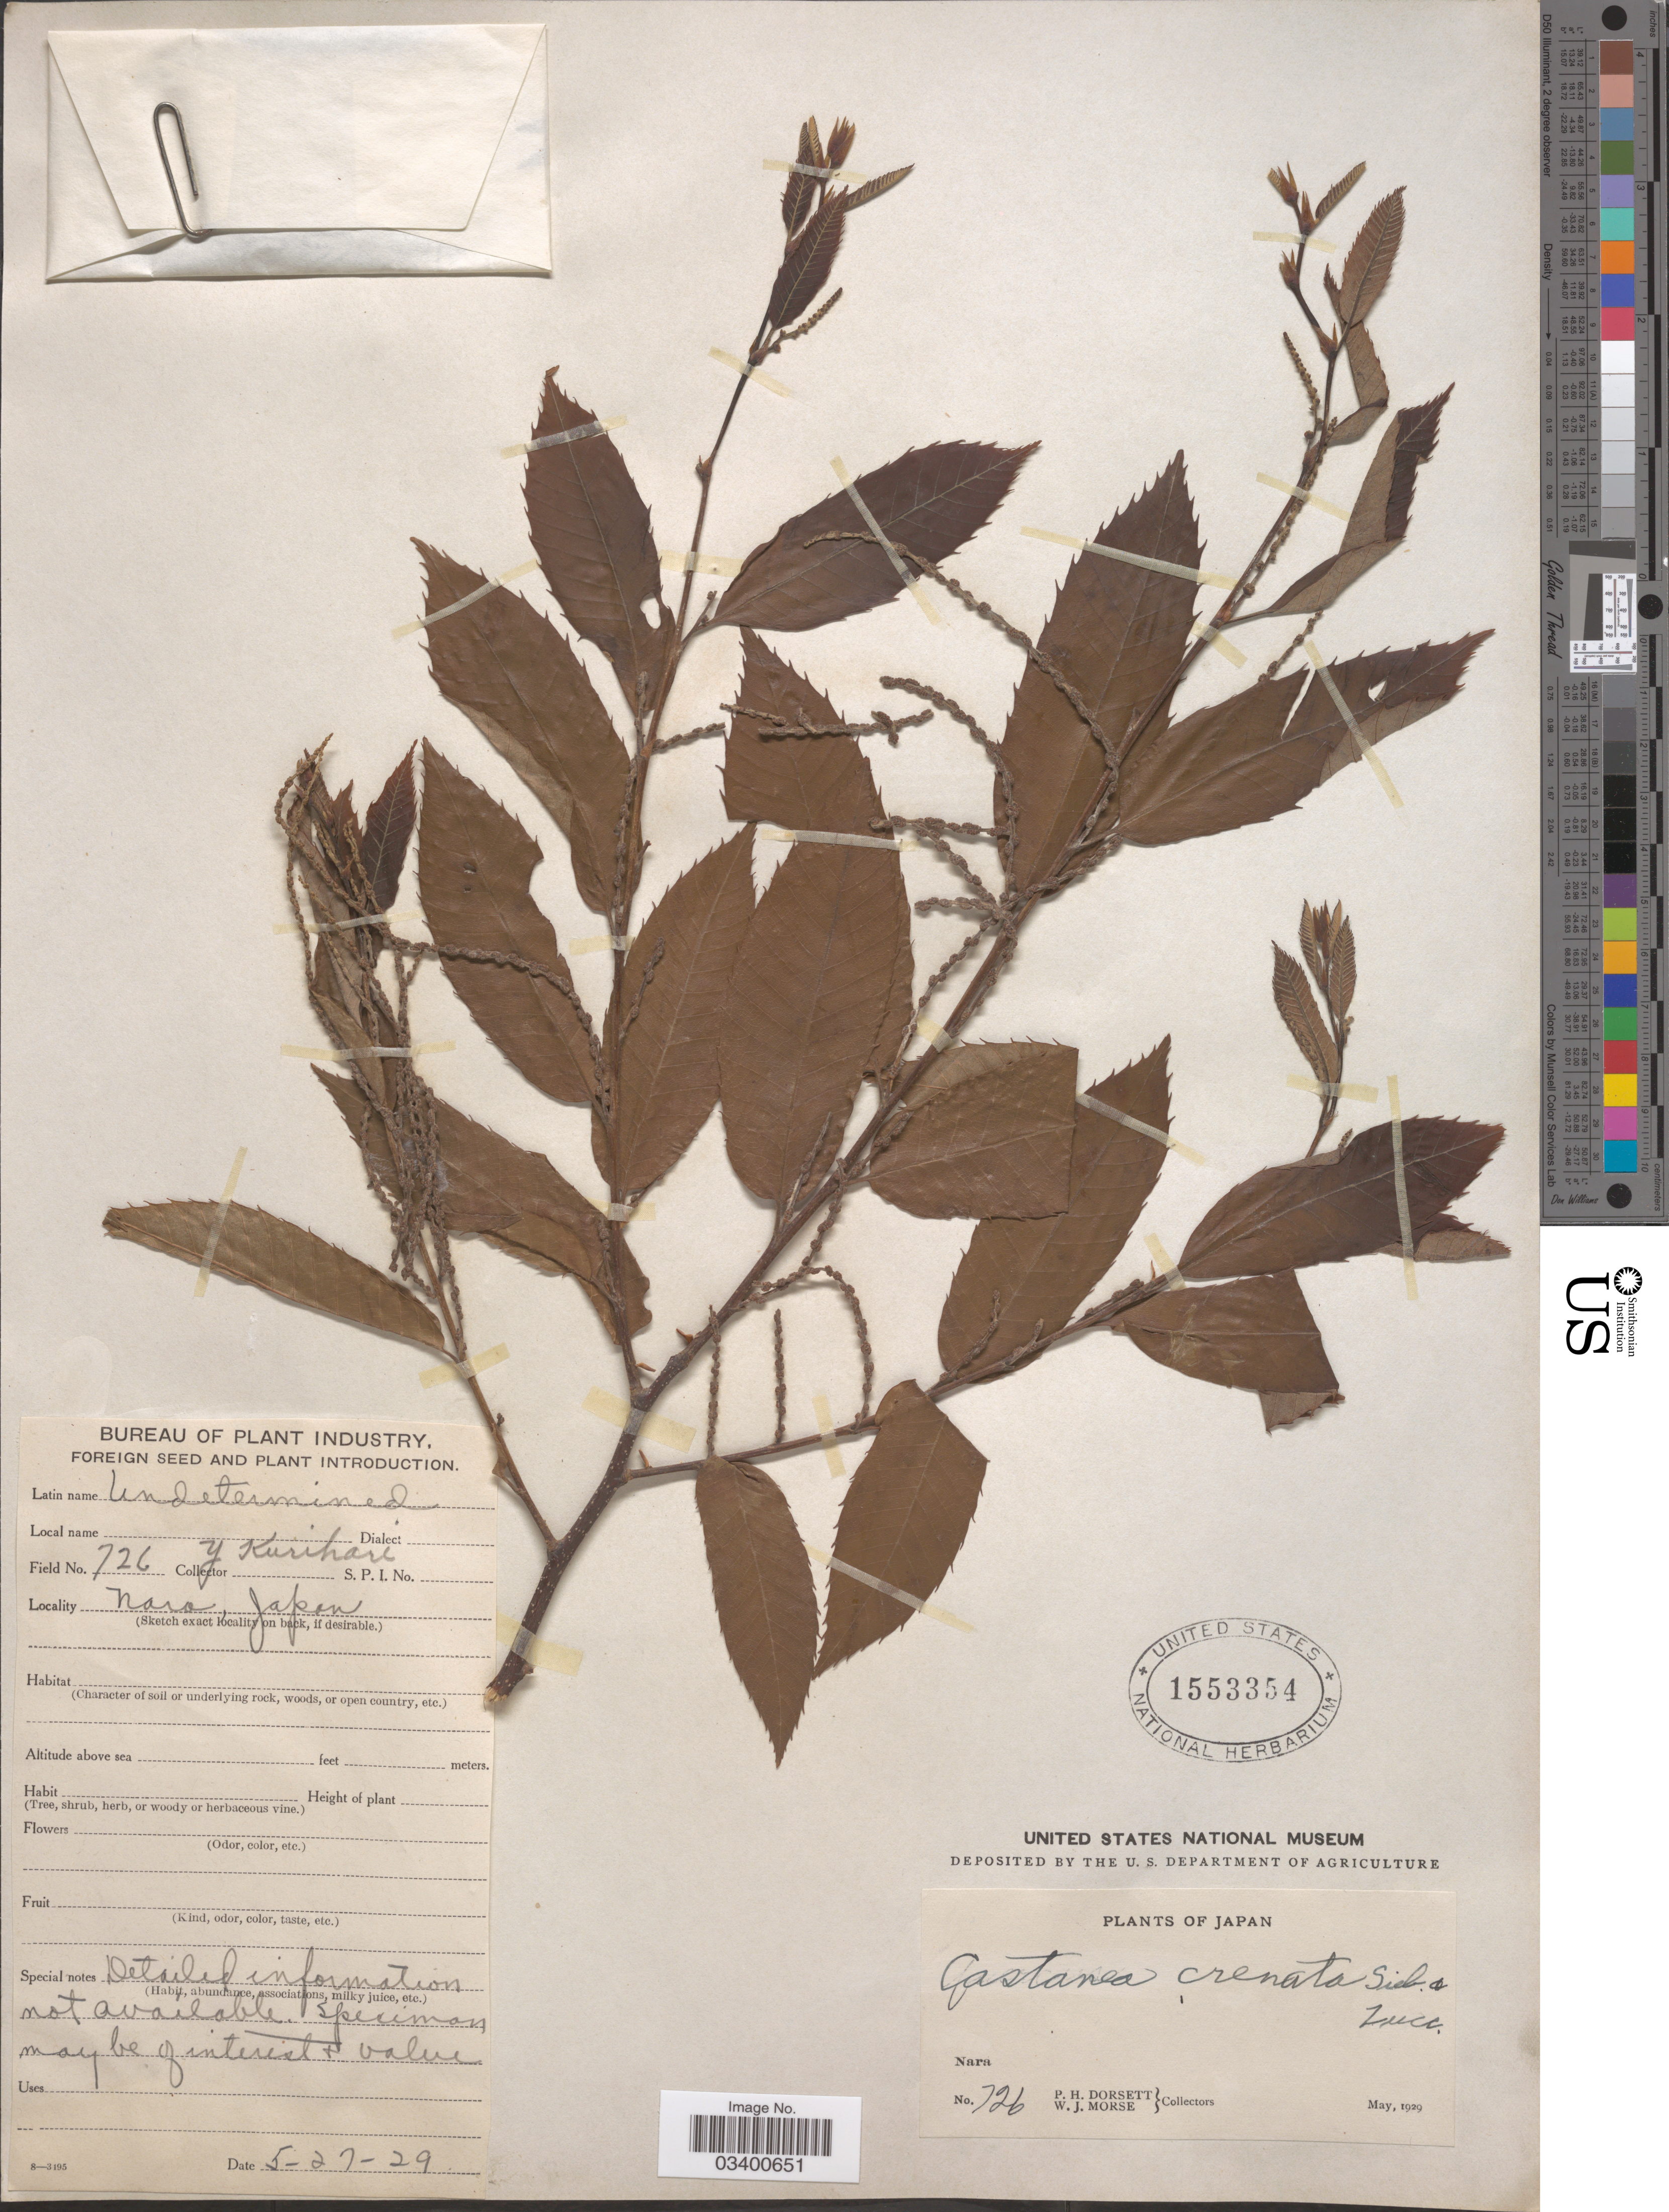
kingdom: Plantae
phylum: Tracheophyta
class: Magnoliopsida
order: Fagales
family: Fagaceae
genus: Castanea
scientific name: Castanea crenata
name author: Siebold & Zucc.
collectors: Y. Kurihara, P. H. Dorsett & W. J. Morse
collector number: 726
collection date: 1929-05-27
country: Japan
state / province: Nara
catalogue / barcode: US 1553354